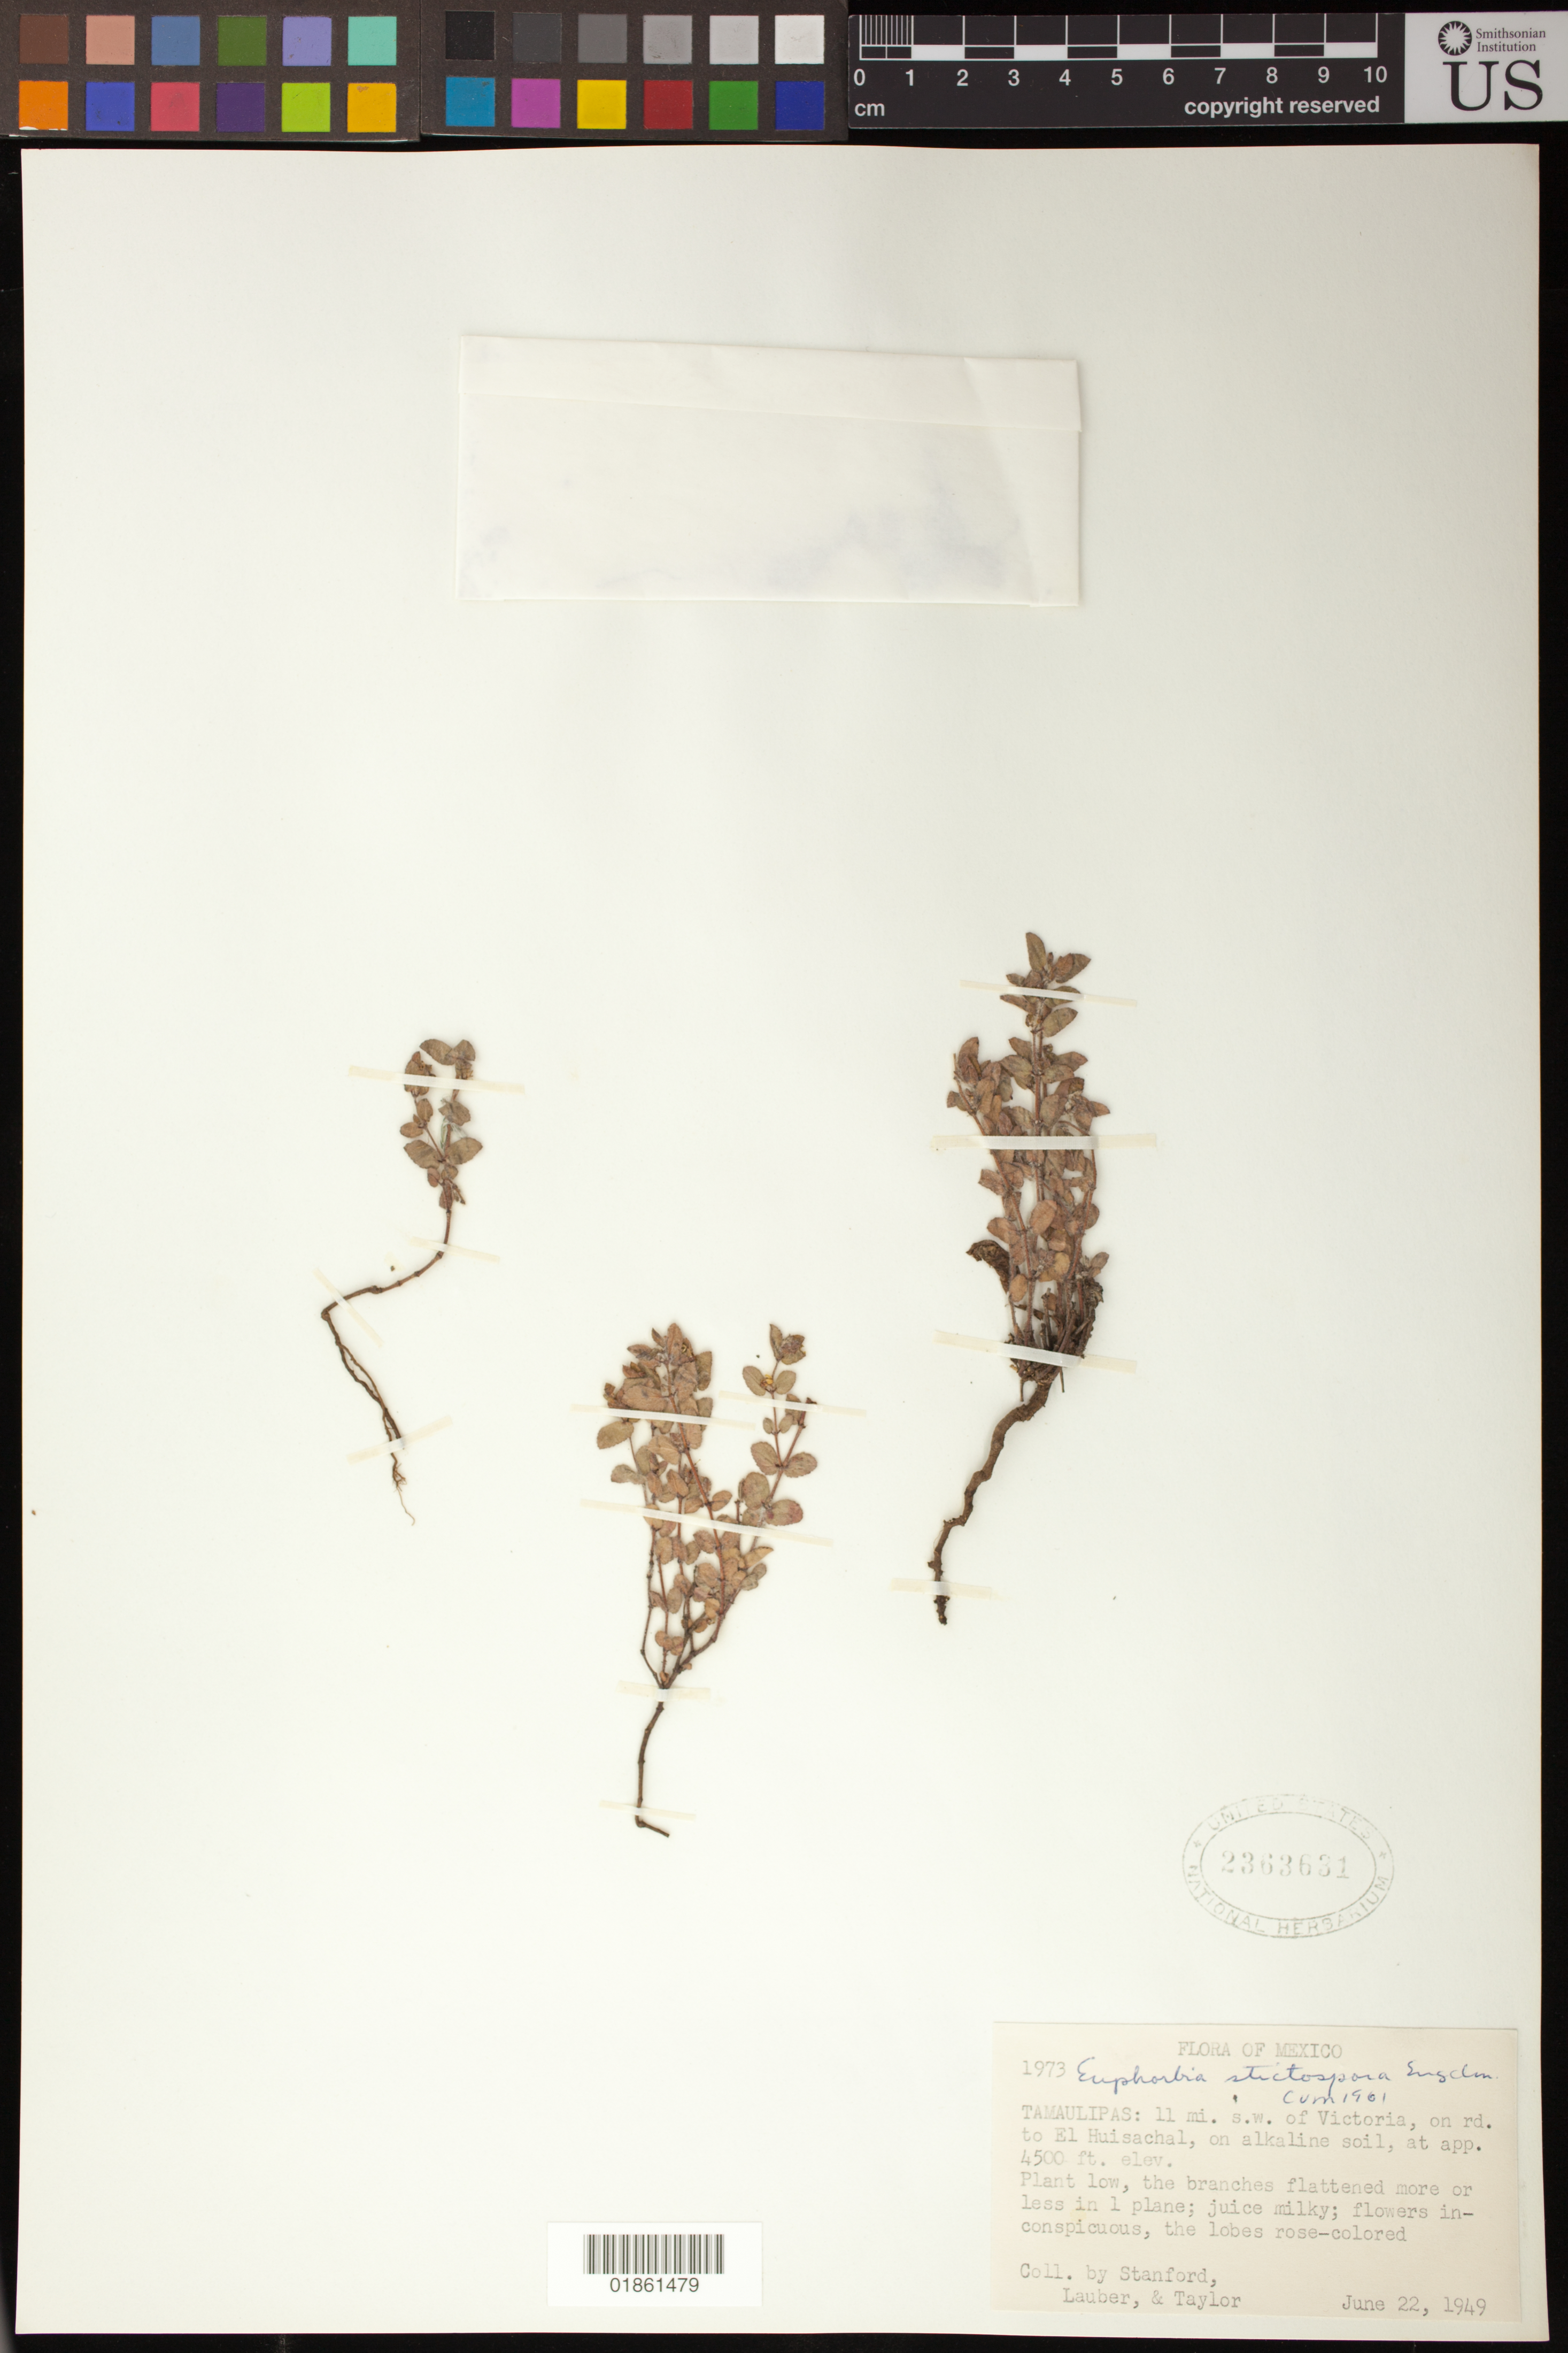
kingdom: Plantae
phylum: Tracheophyta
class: Magnoliopsida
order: Malpighiales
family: Euphorbiaceae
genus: Euphorbia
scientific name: Euphorbia stictospora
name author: Engelm.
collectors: -. Stanford, Lauber, -- & -- Taylor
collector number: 1973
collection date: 1949-06-22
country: Mexico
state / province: Tamaulipas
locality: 11 mi. s.w. of Victoria, on rd. to El Huisachal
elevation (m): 1372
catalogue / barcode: US 2363631